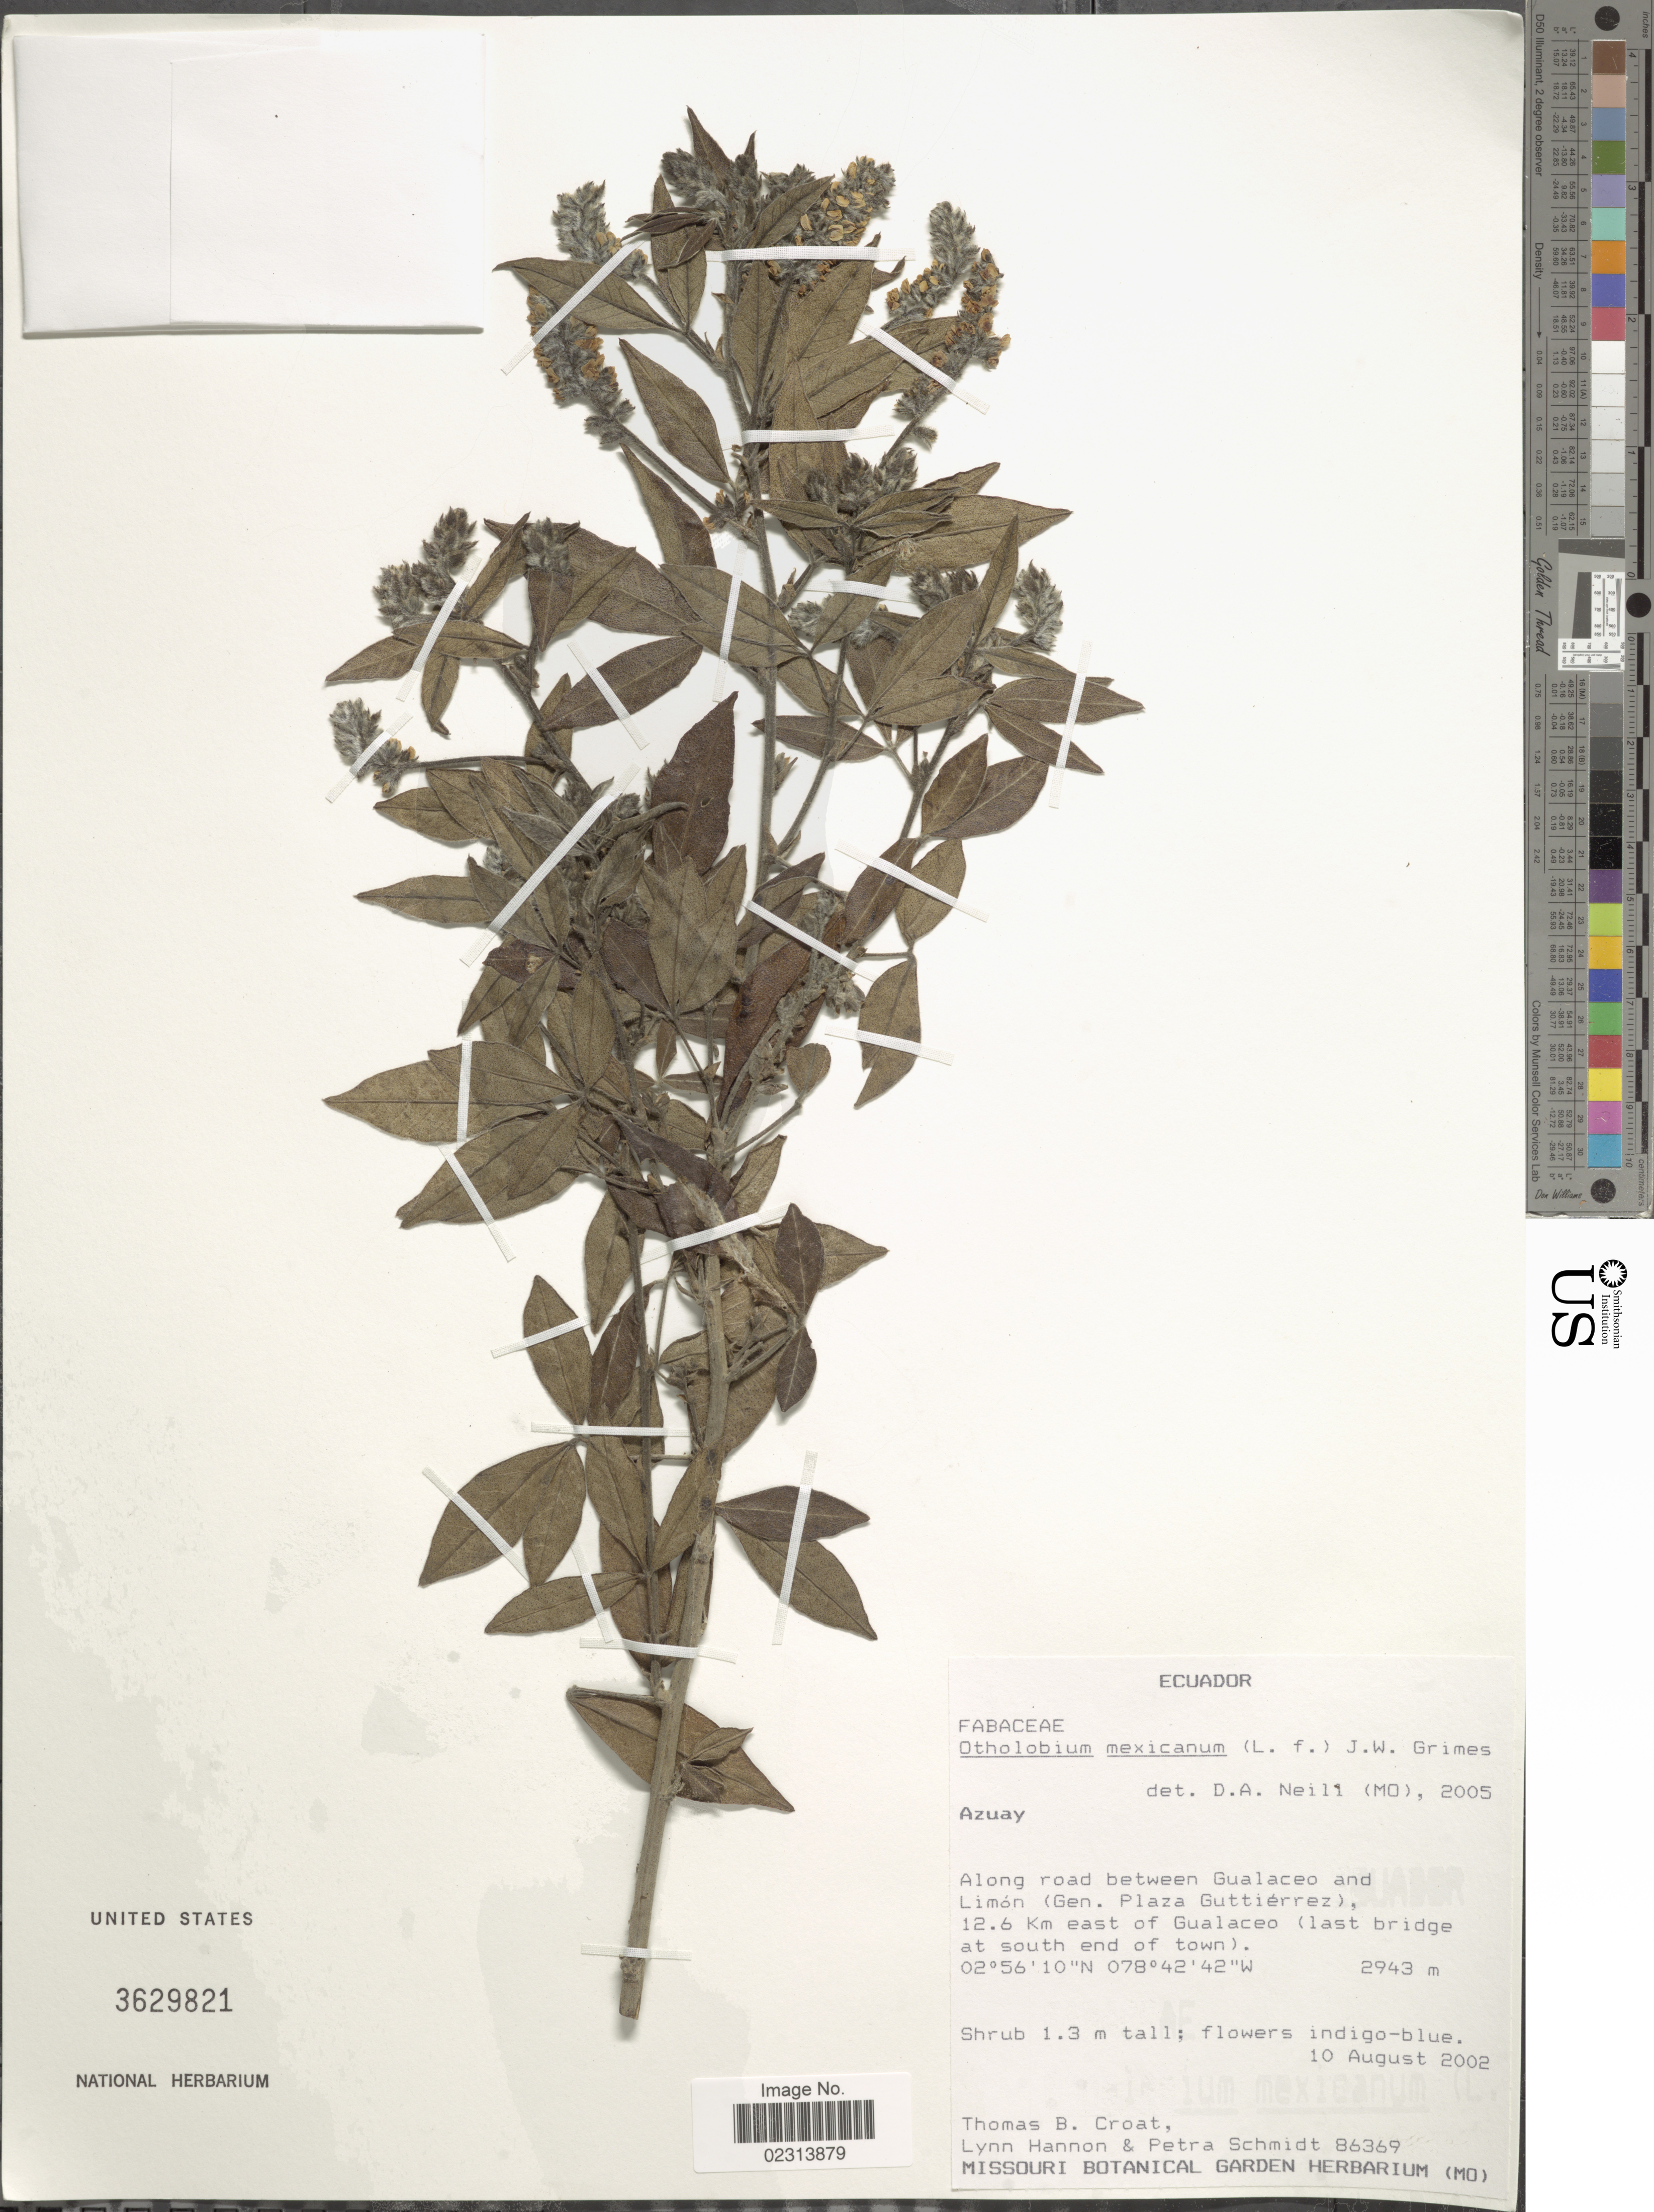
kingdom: Plantae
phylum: Tracheophyta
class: Magnoliopsida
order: Fabales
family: Fabaceae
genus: Otholobium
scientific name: Otholobium mexicanum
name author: (L. f.) J.W. Grimes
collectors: T. B. Croat, L. Hannon & P. Schmidt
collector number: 86369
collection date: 2002-08-10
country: Ecuador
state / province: Azuay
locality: Along road between Gualaceo and Limon (Gen. Plaza Guttierrez), 12.6 Km east of Gualaceo (last bridge at south end of town)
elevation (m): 2943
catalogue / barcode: US 3629821